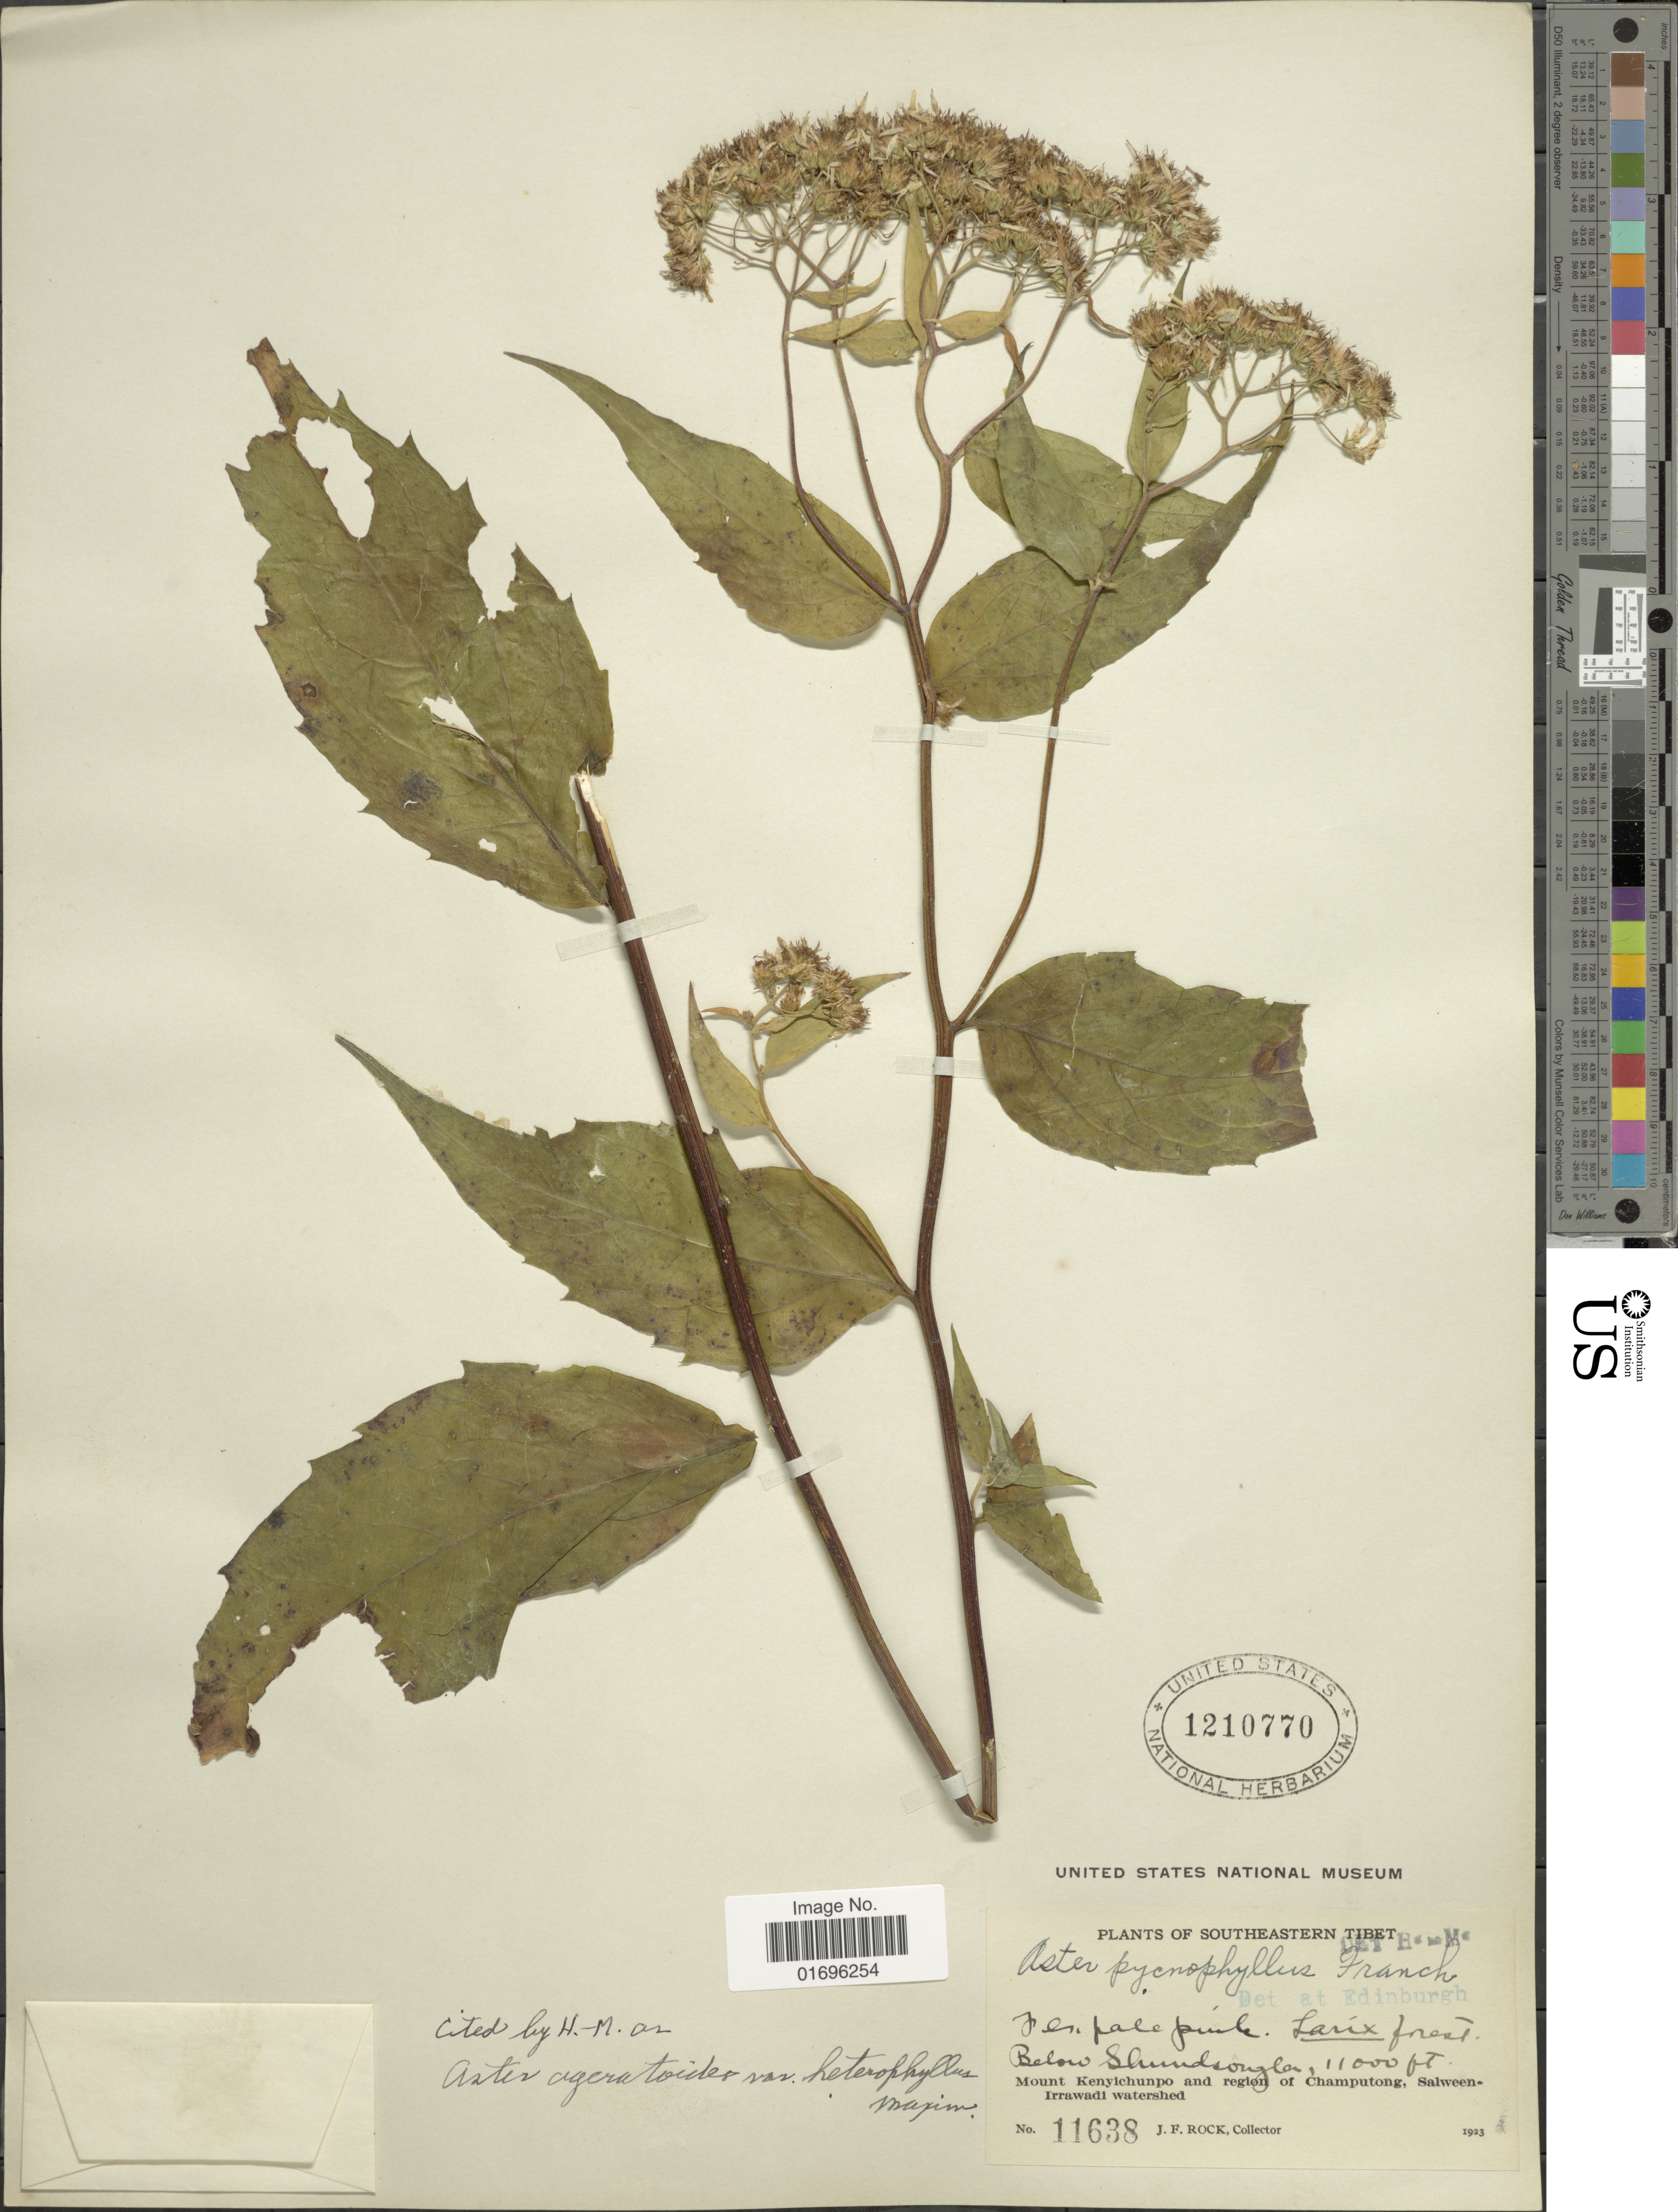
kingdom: Plantae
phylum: Tracheophyta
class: Magnoliopsida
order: Asterales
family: Asteraceae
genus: Aster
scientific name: Aster ageratoides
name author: Turcz.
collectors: J. Rock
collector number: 11638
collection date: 1923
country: China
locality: Salix Forest. Below Shundsongla. Mount Kenyichunpo and region of Cahmputong, Salween-Irrawadi watershed.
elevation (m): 3353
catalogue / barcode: US 1210770